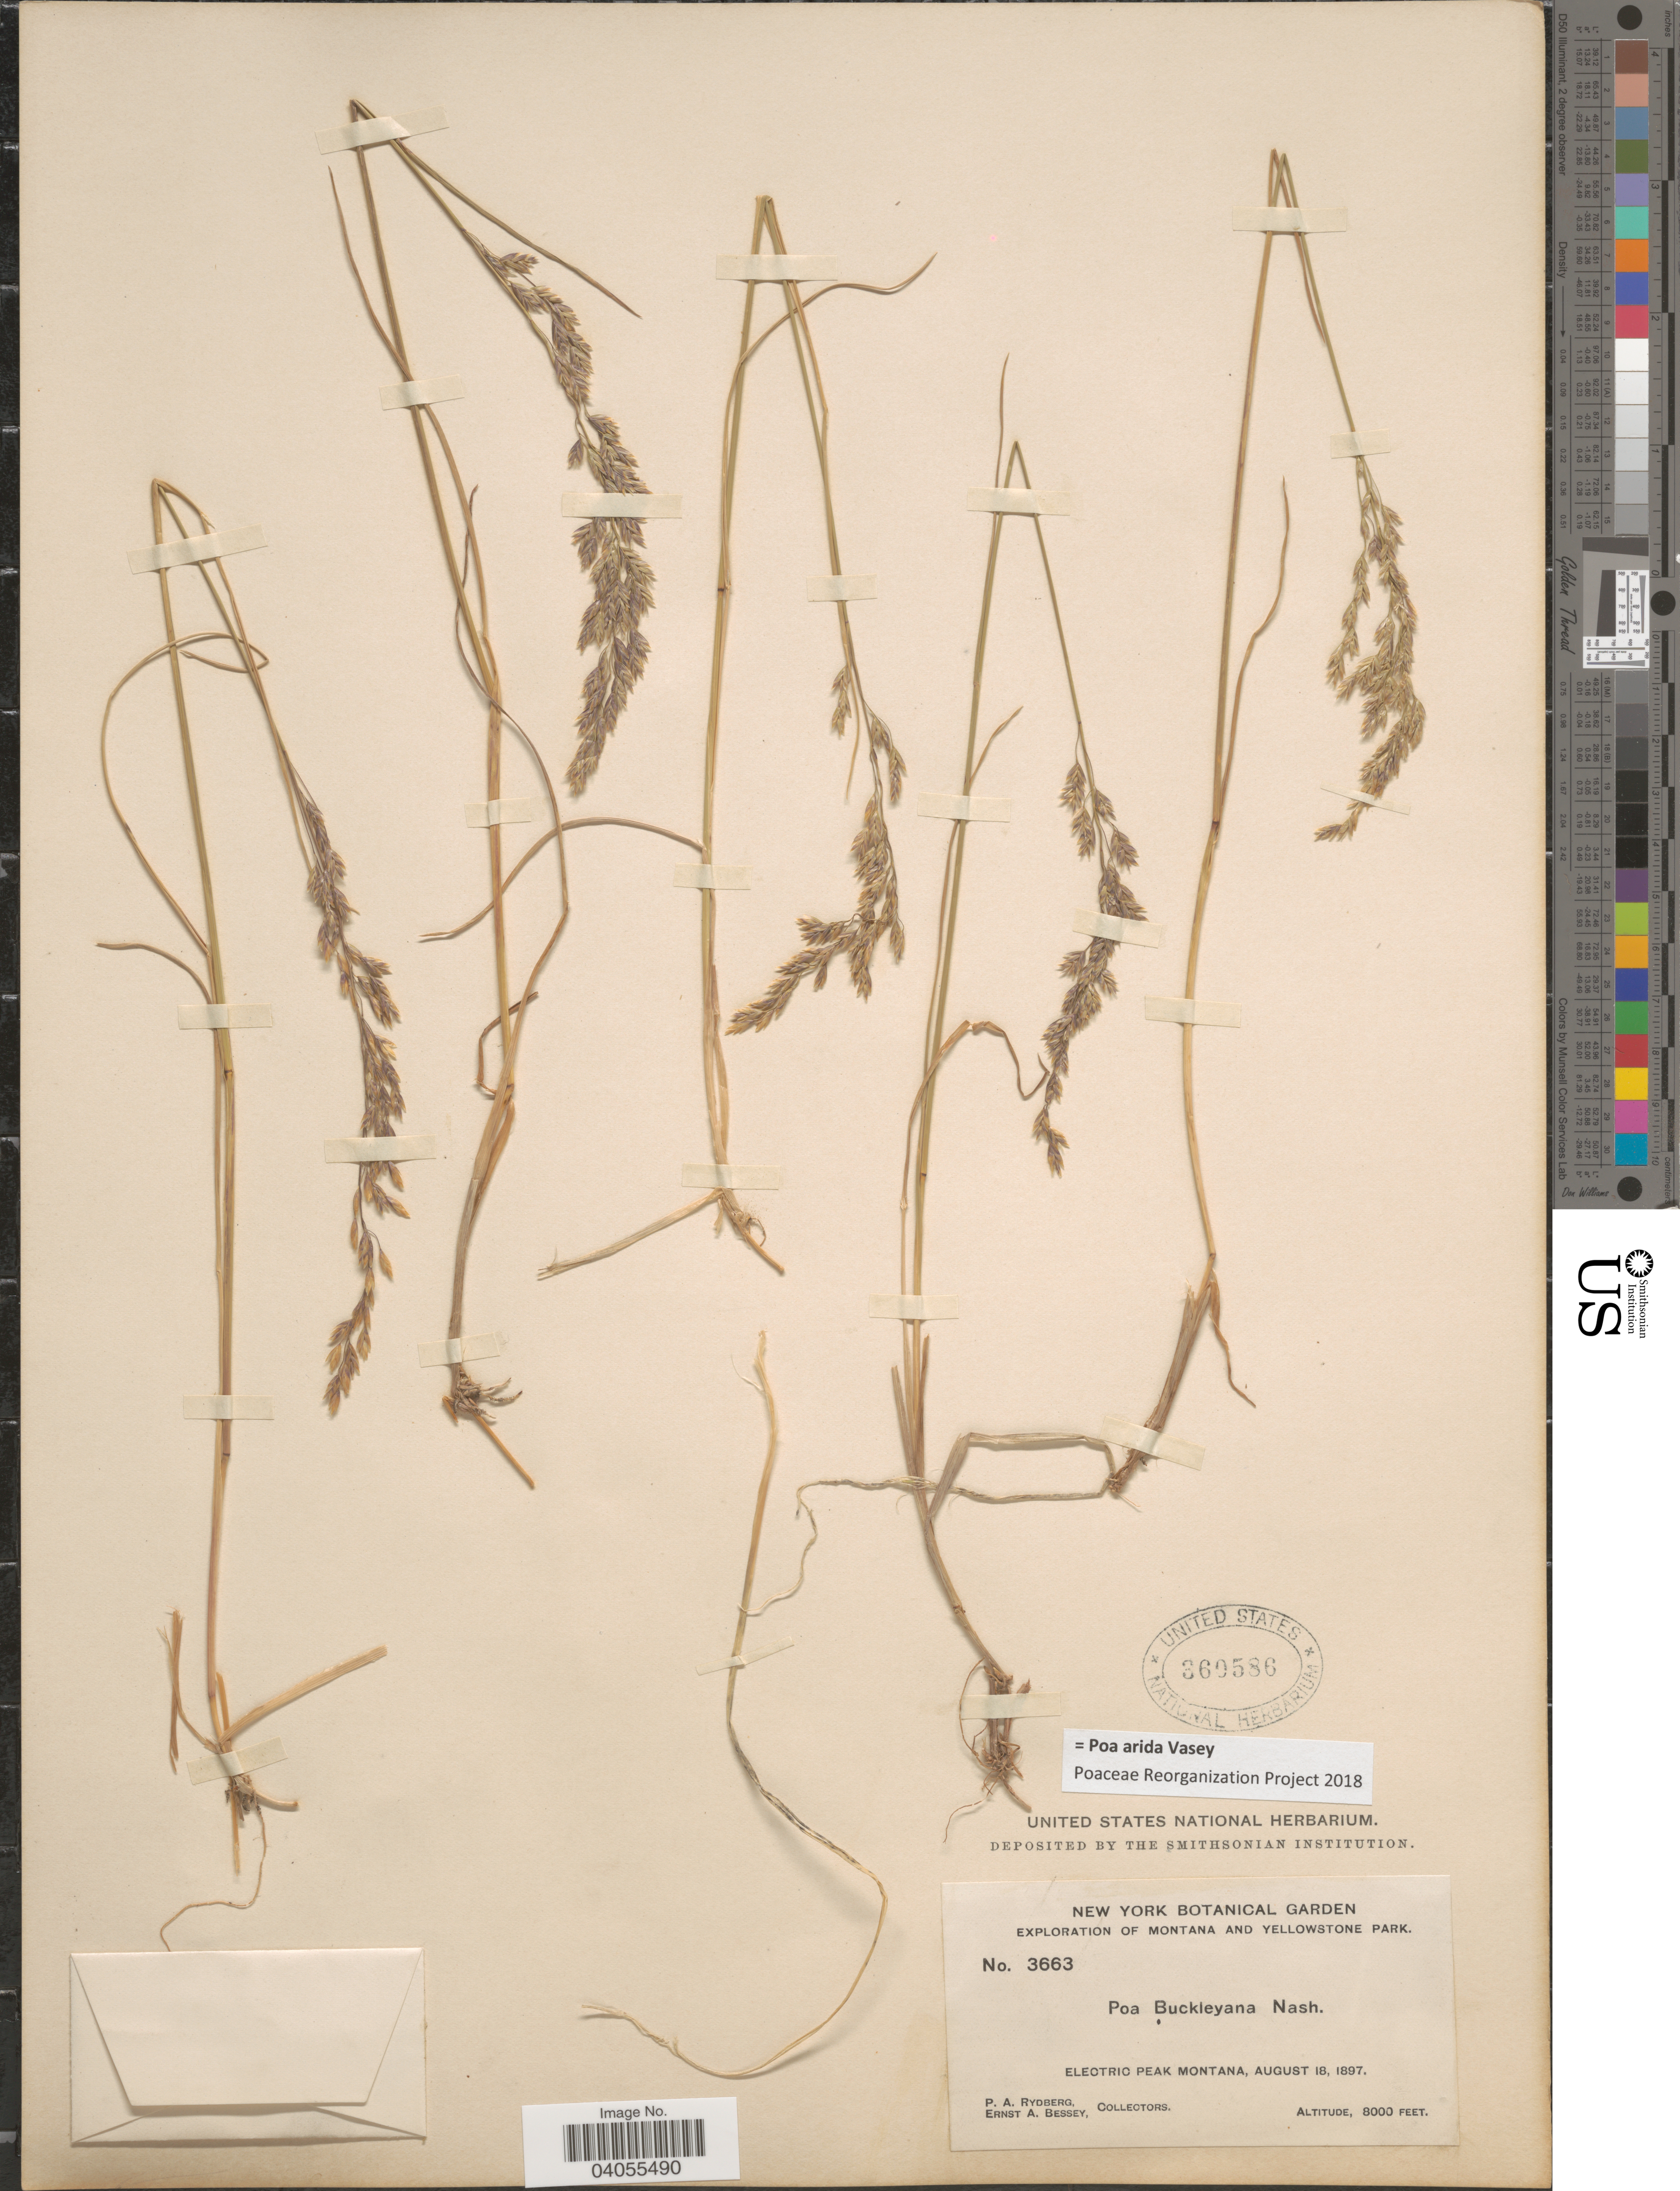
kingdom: Plantae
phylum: Tracheophyta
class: Liliopsida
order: Poales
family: Poaceae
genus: Poa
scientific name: Poa arida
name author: Vasey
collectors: P. A. Rydberg & E. A. Bessey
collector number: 3663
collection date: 1897-08-18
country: United States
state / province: Montana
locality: Electric Peak.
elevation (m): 2438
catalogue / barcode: US 360586